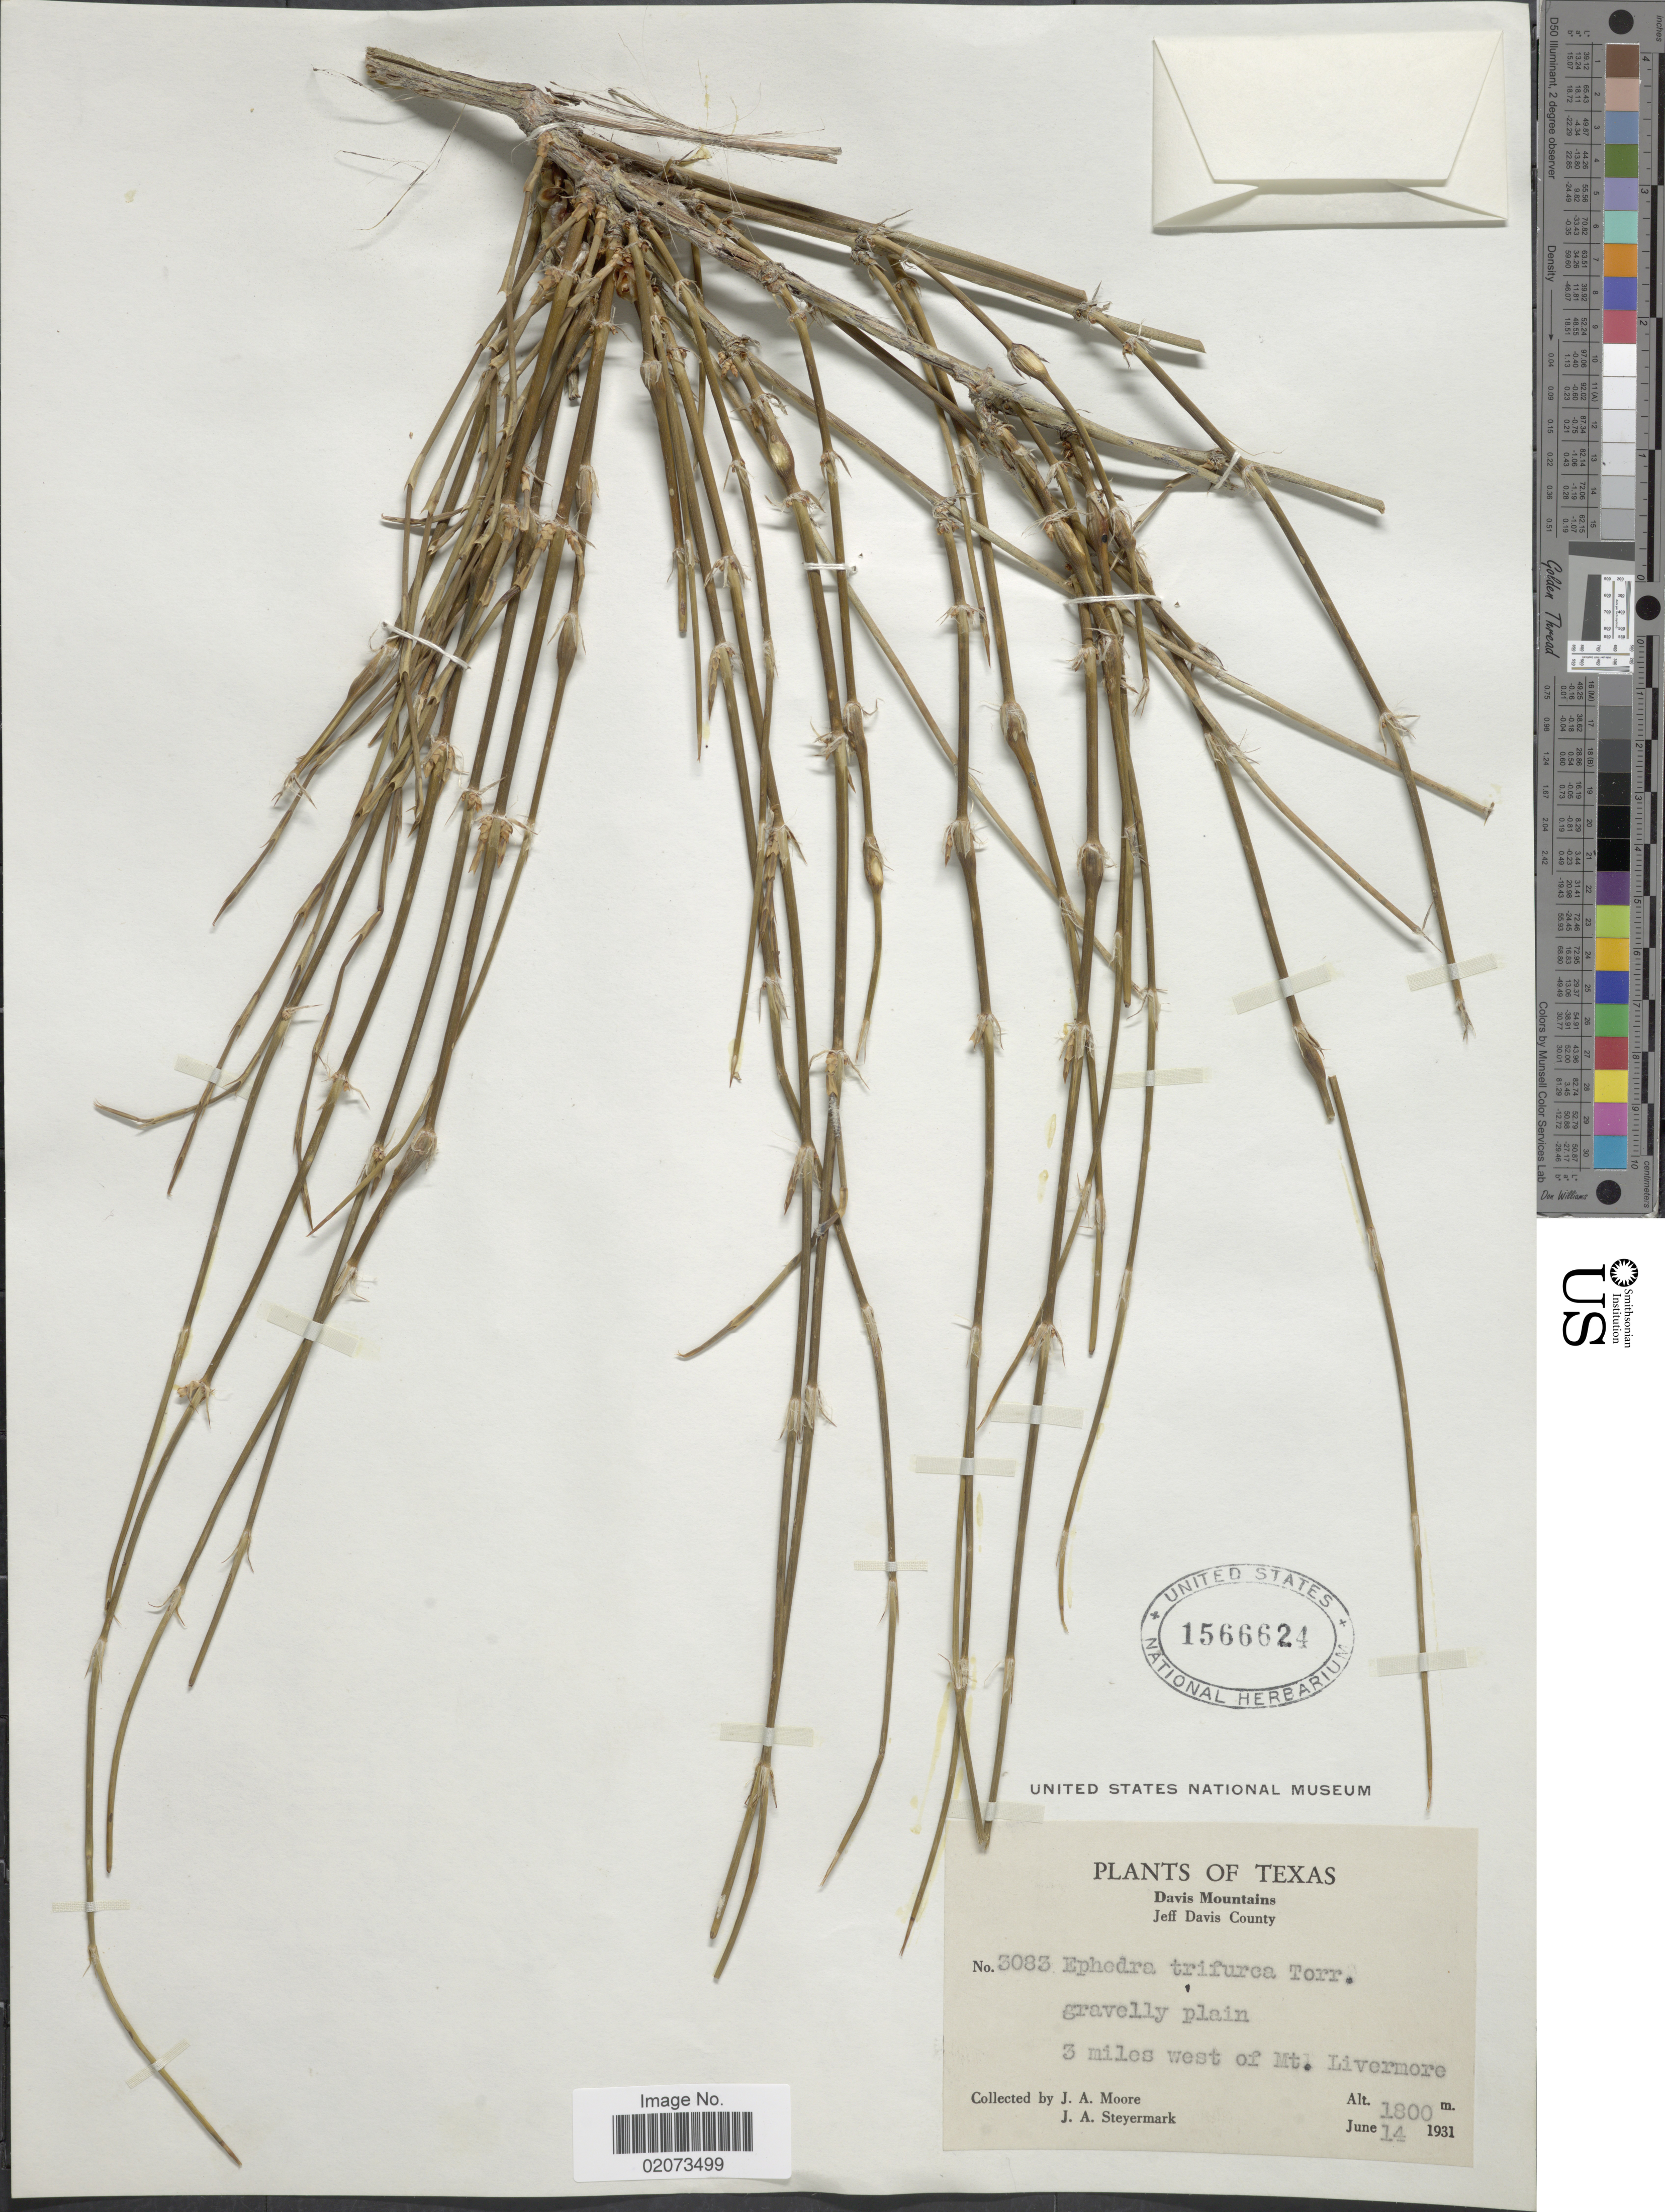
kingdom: Plantae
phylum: Tracheophyta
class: Gnetopsida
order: Ephedrales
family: Ephedraceae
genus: Ephedra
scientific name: Ephedra trifurca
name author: Torr. ex S. Watson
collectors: J. A. Moore & J. Steyermark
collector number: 3083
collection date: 1931-06-14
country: United States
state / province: Texas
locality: Gravelly plain, Davis Mountains, Jeff Davis County, 3 miles west of Mt. Livermore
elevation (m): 1800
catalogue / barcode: US 156624